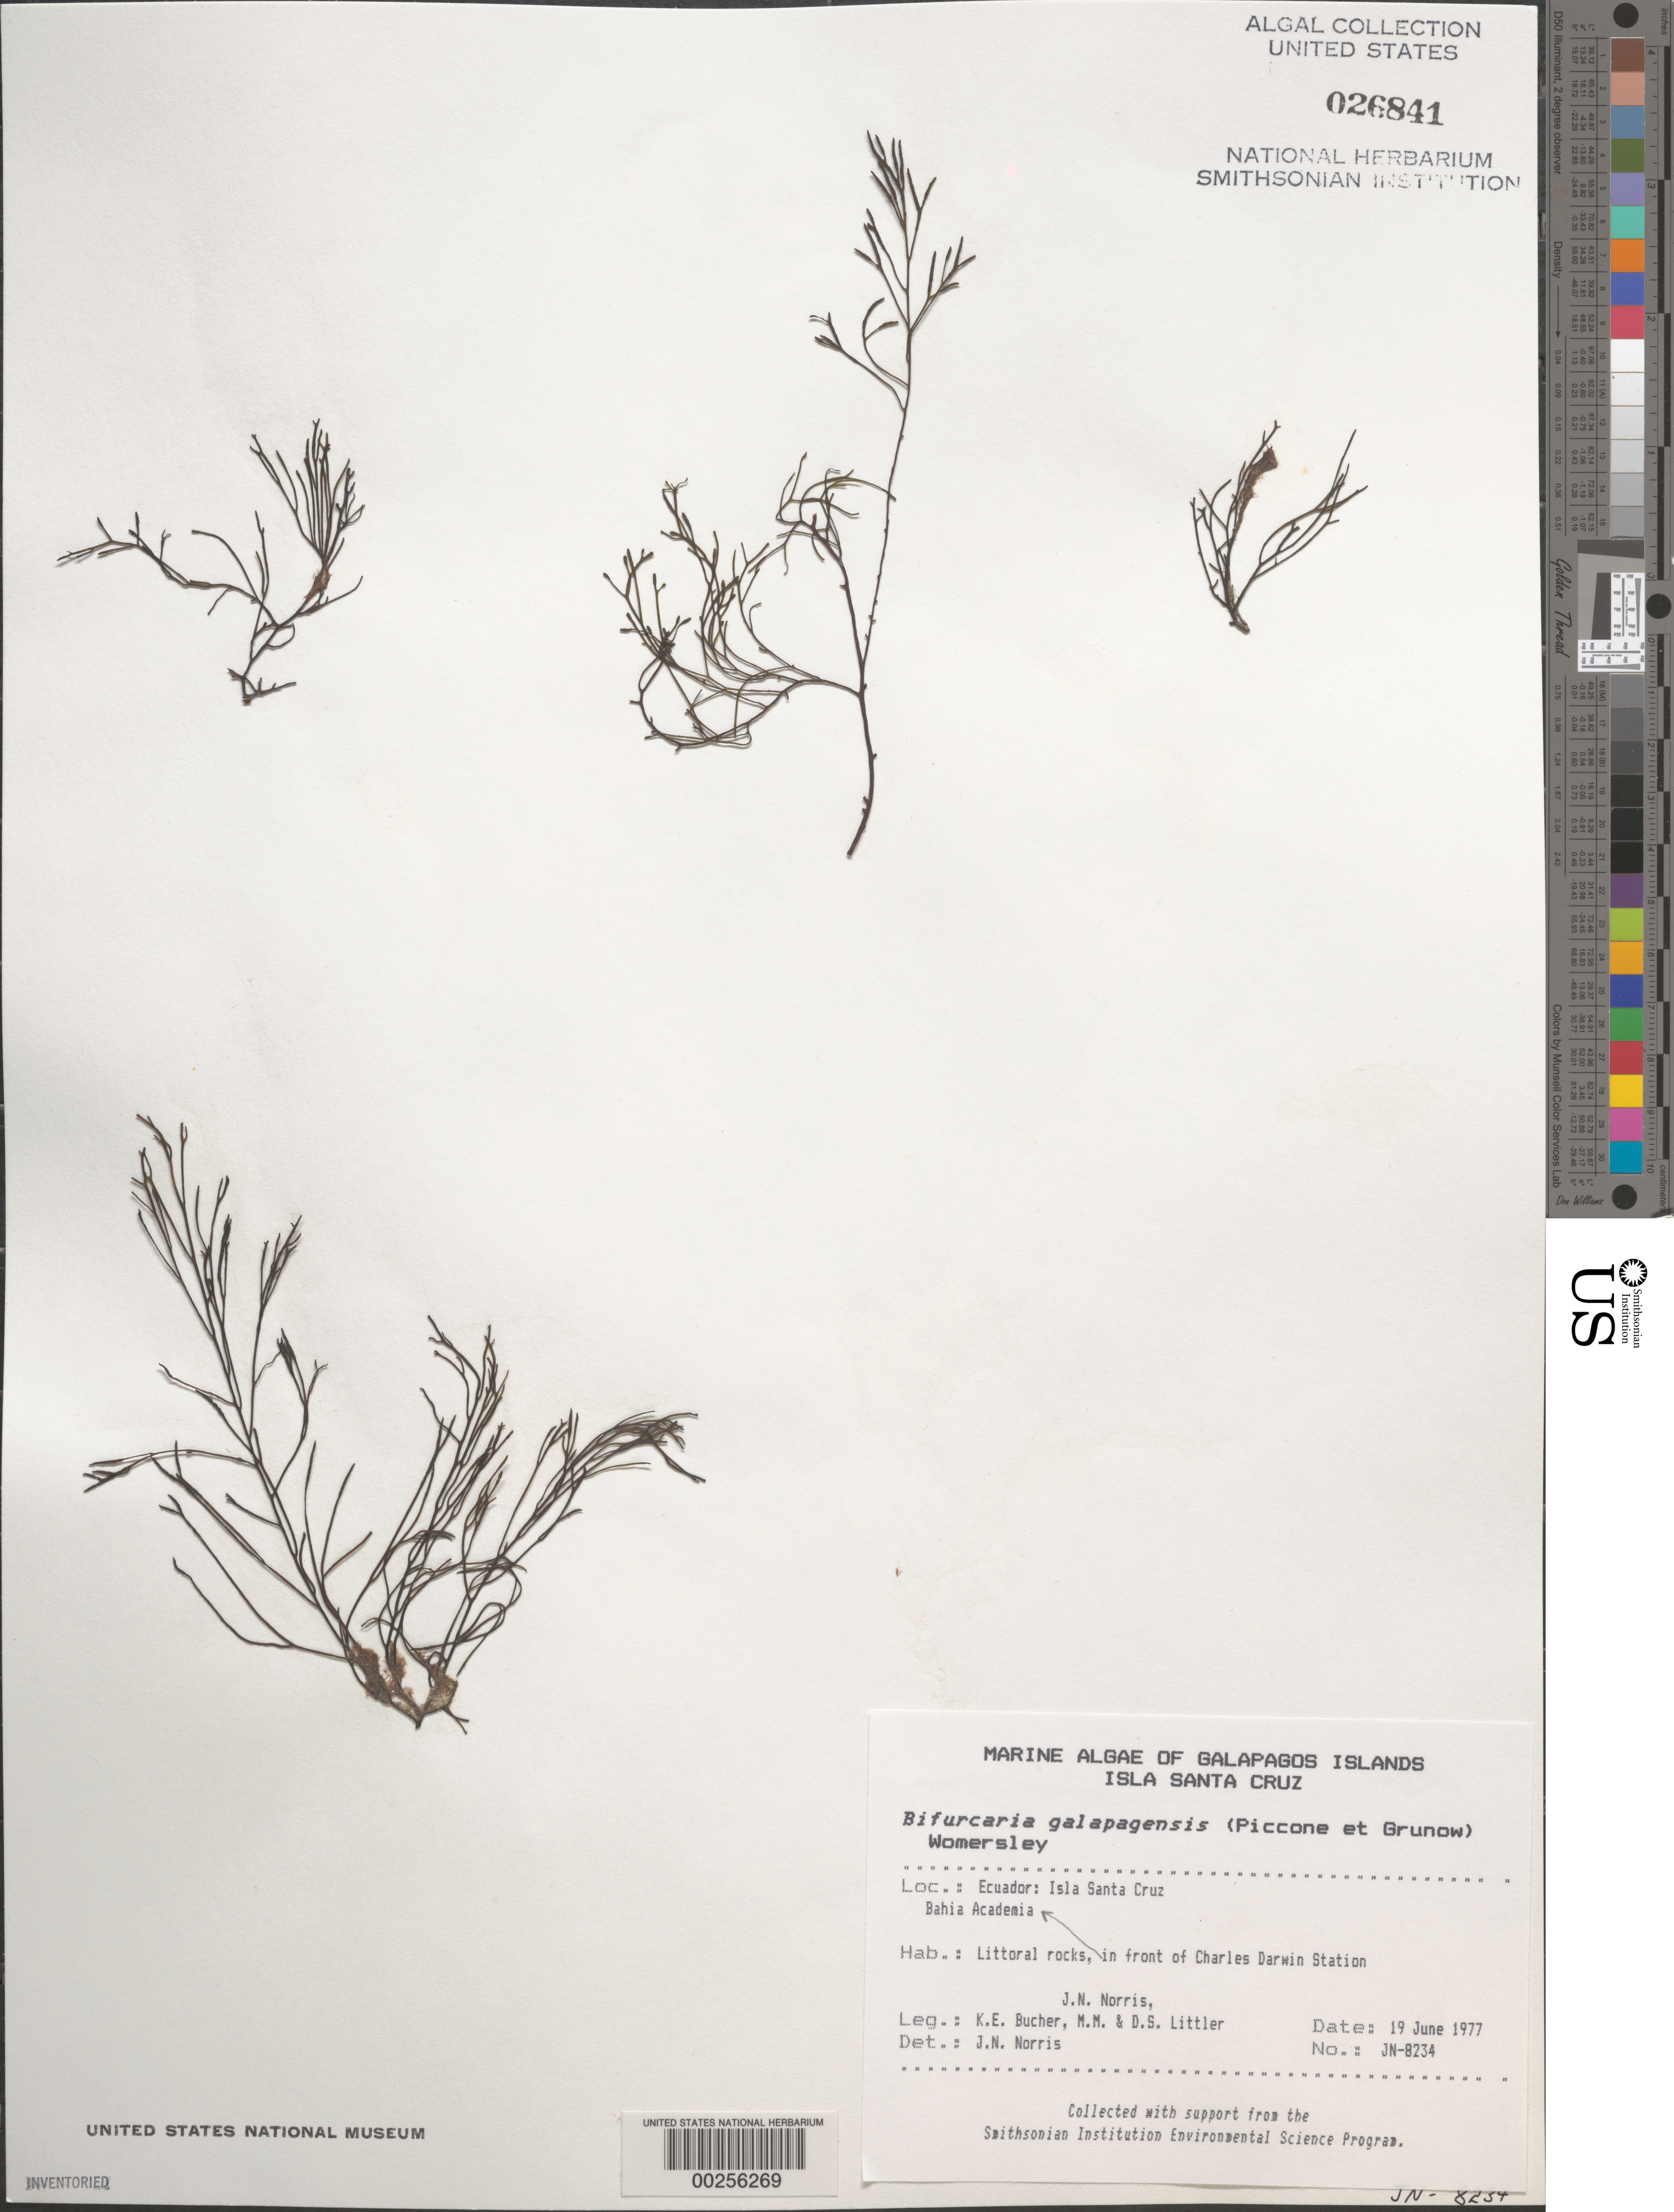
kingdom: Chromista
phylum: Ochrophyta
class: Phaeophyceae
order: Fucales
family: Sargassaceae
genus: Bifurcaria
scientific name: Bifurcaria galapagensis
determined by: Norris, James N.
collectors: J. N. Norris, K. E. Bucher, M. M. Littler & D. S. Littler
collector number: JN-8234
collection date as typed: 19 Jun 1977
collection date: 1977-06-19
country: Ecuador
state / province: Colón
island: Santa Cruz [Indefatigable, Chaves]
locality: Bahia Academia, Charles Darwin Station shore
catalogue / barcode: US 26841